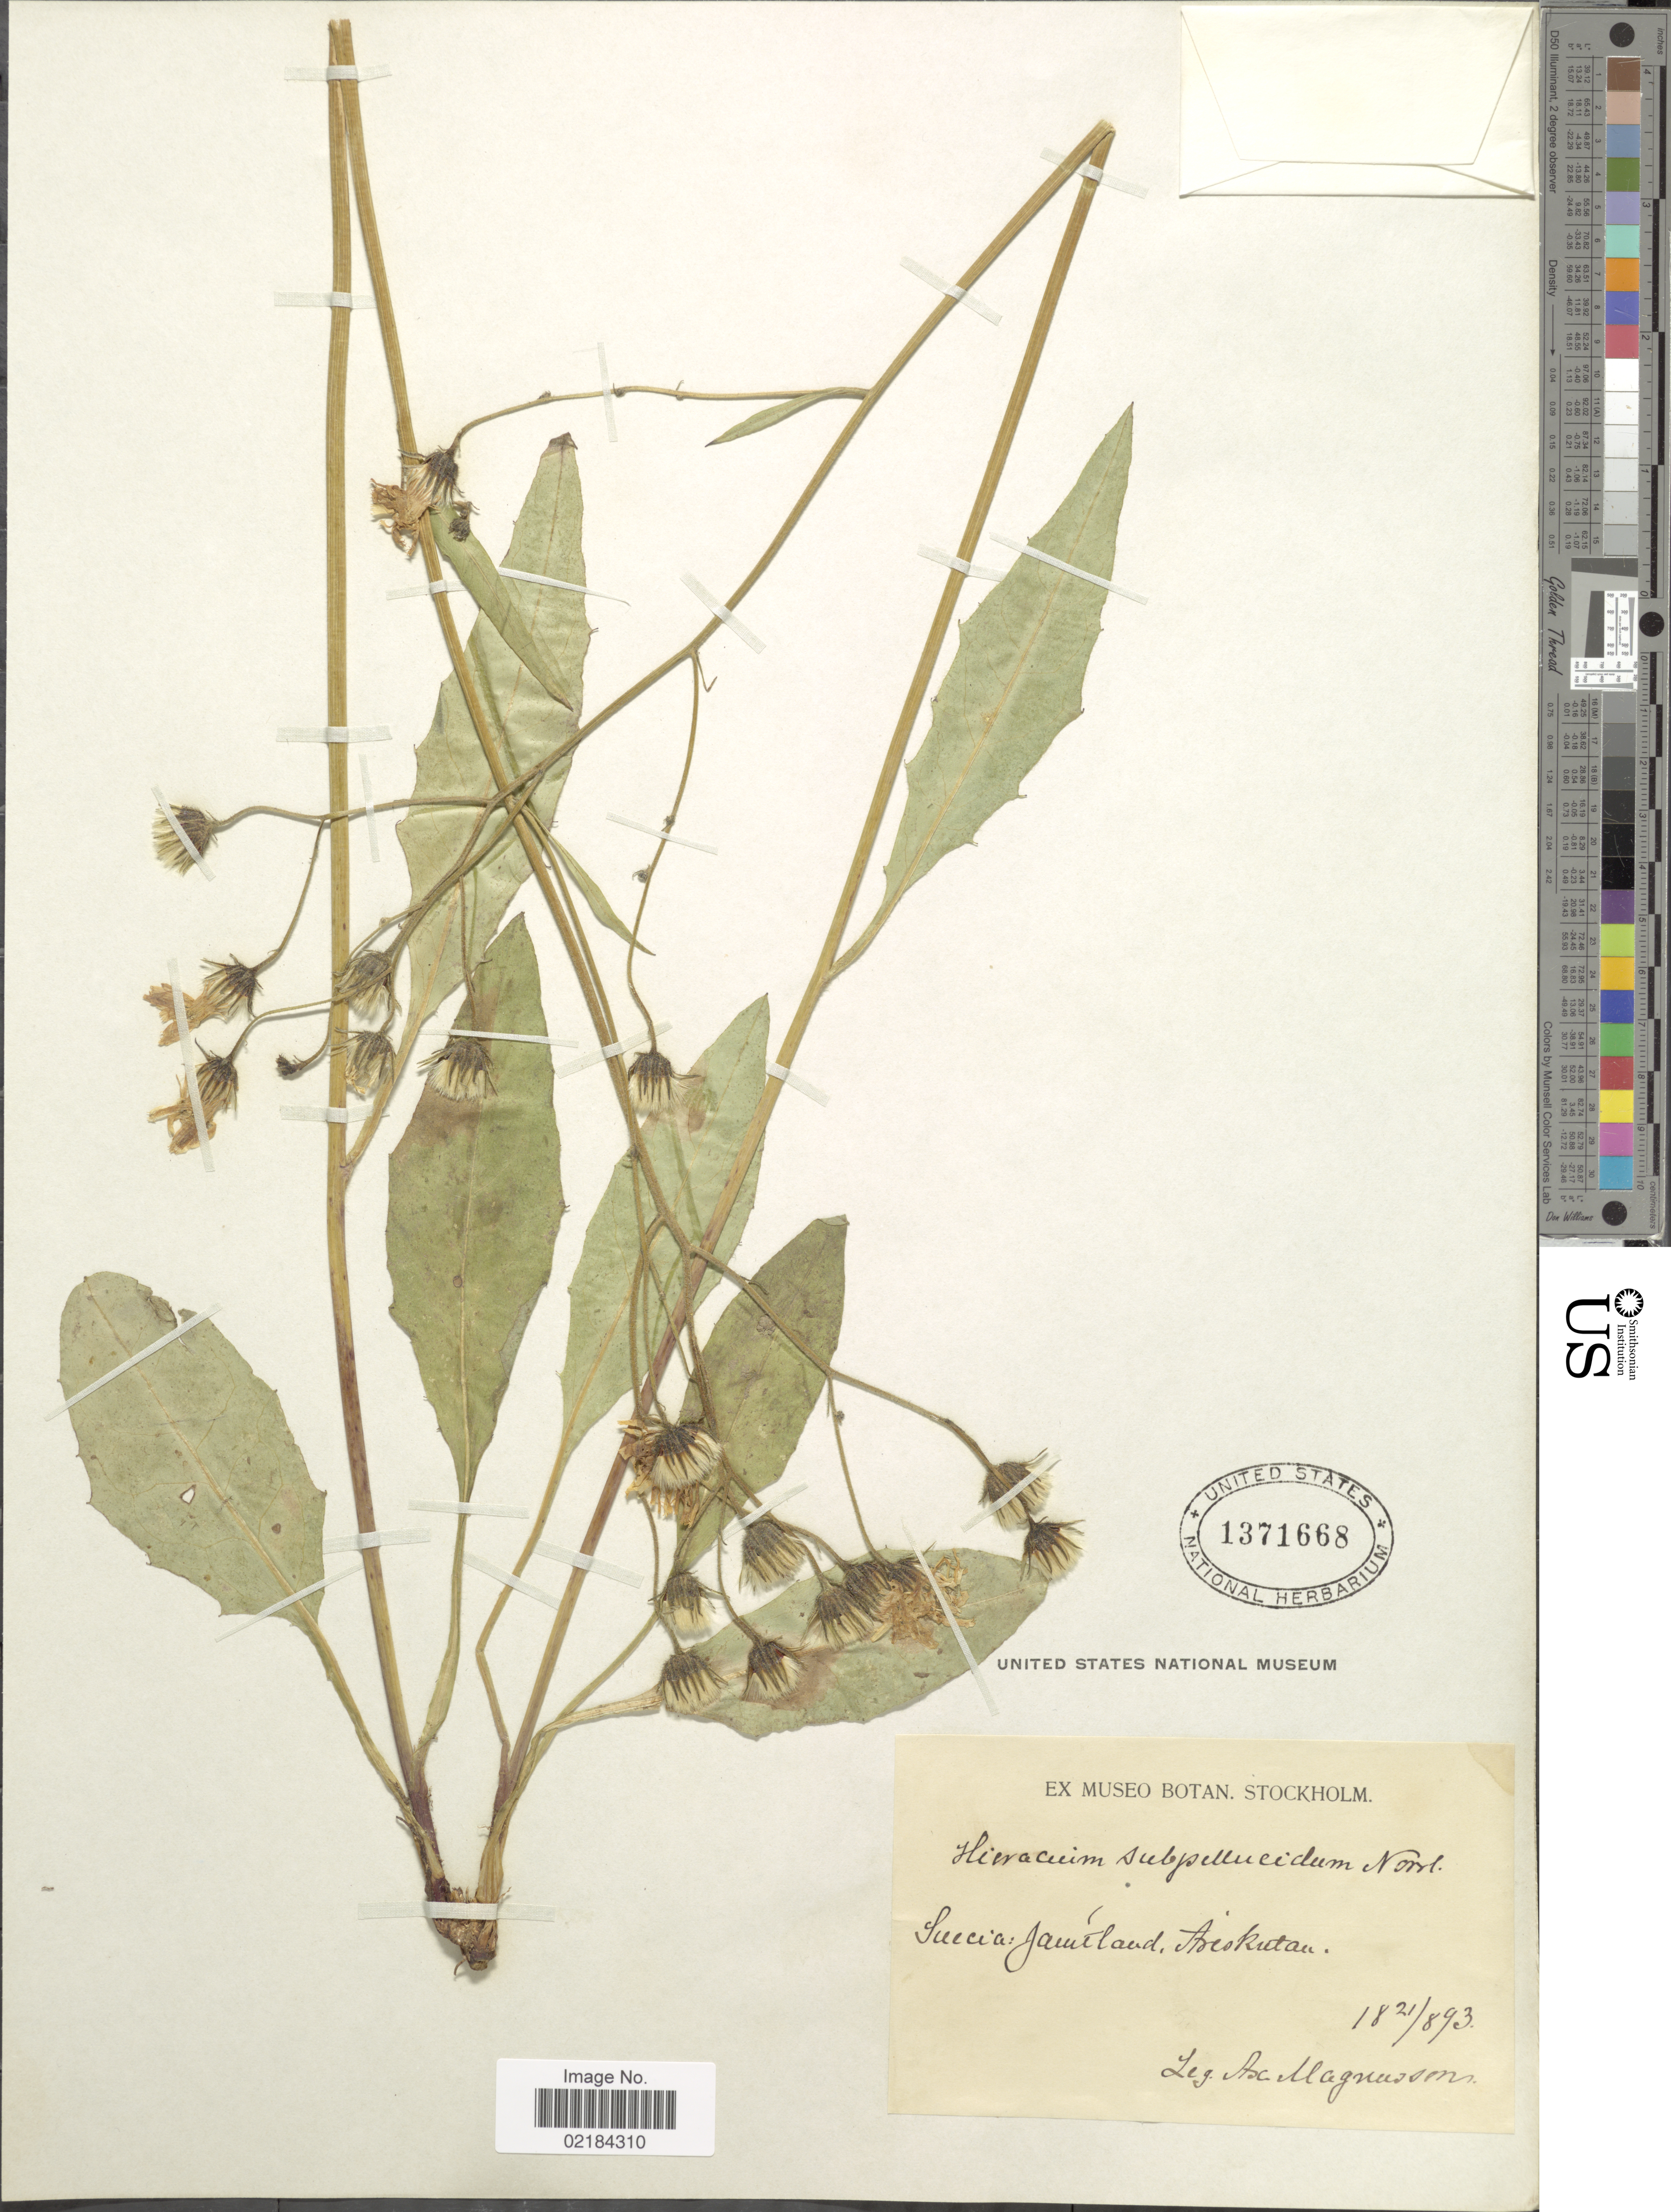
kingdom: Plantae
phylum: Tracheophyta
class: Magnoliopsida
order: Asterales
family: Asteraceae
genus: Hieracium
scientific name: Hieracium subpellucidum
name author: Norrlin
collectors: A. Magnusson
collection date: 1893-08-21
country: Sweden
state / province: Jämtland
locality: Suecia: Jamtland, Areskutan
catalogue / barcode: US 1371668